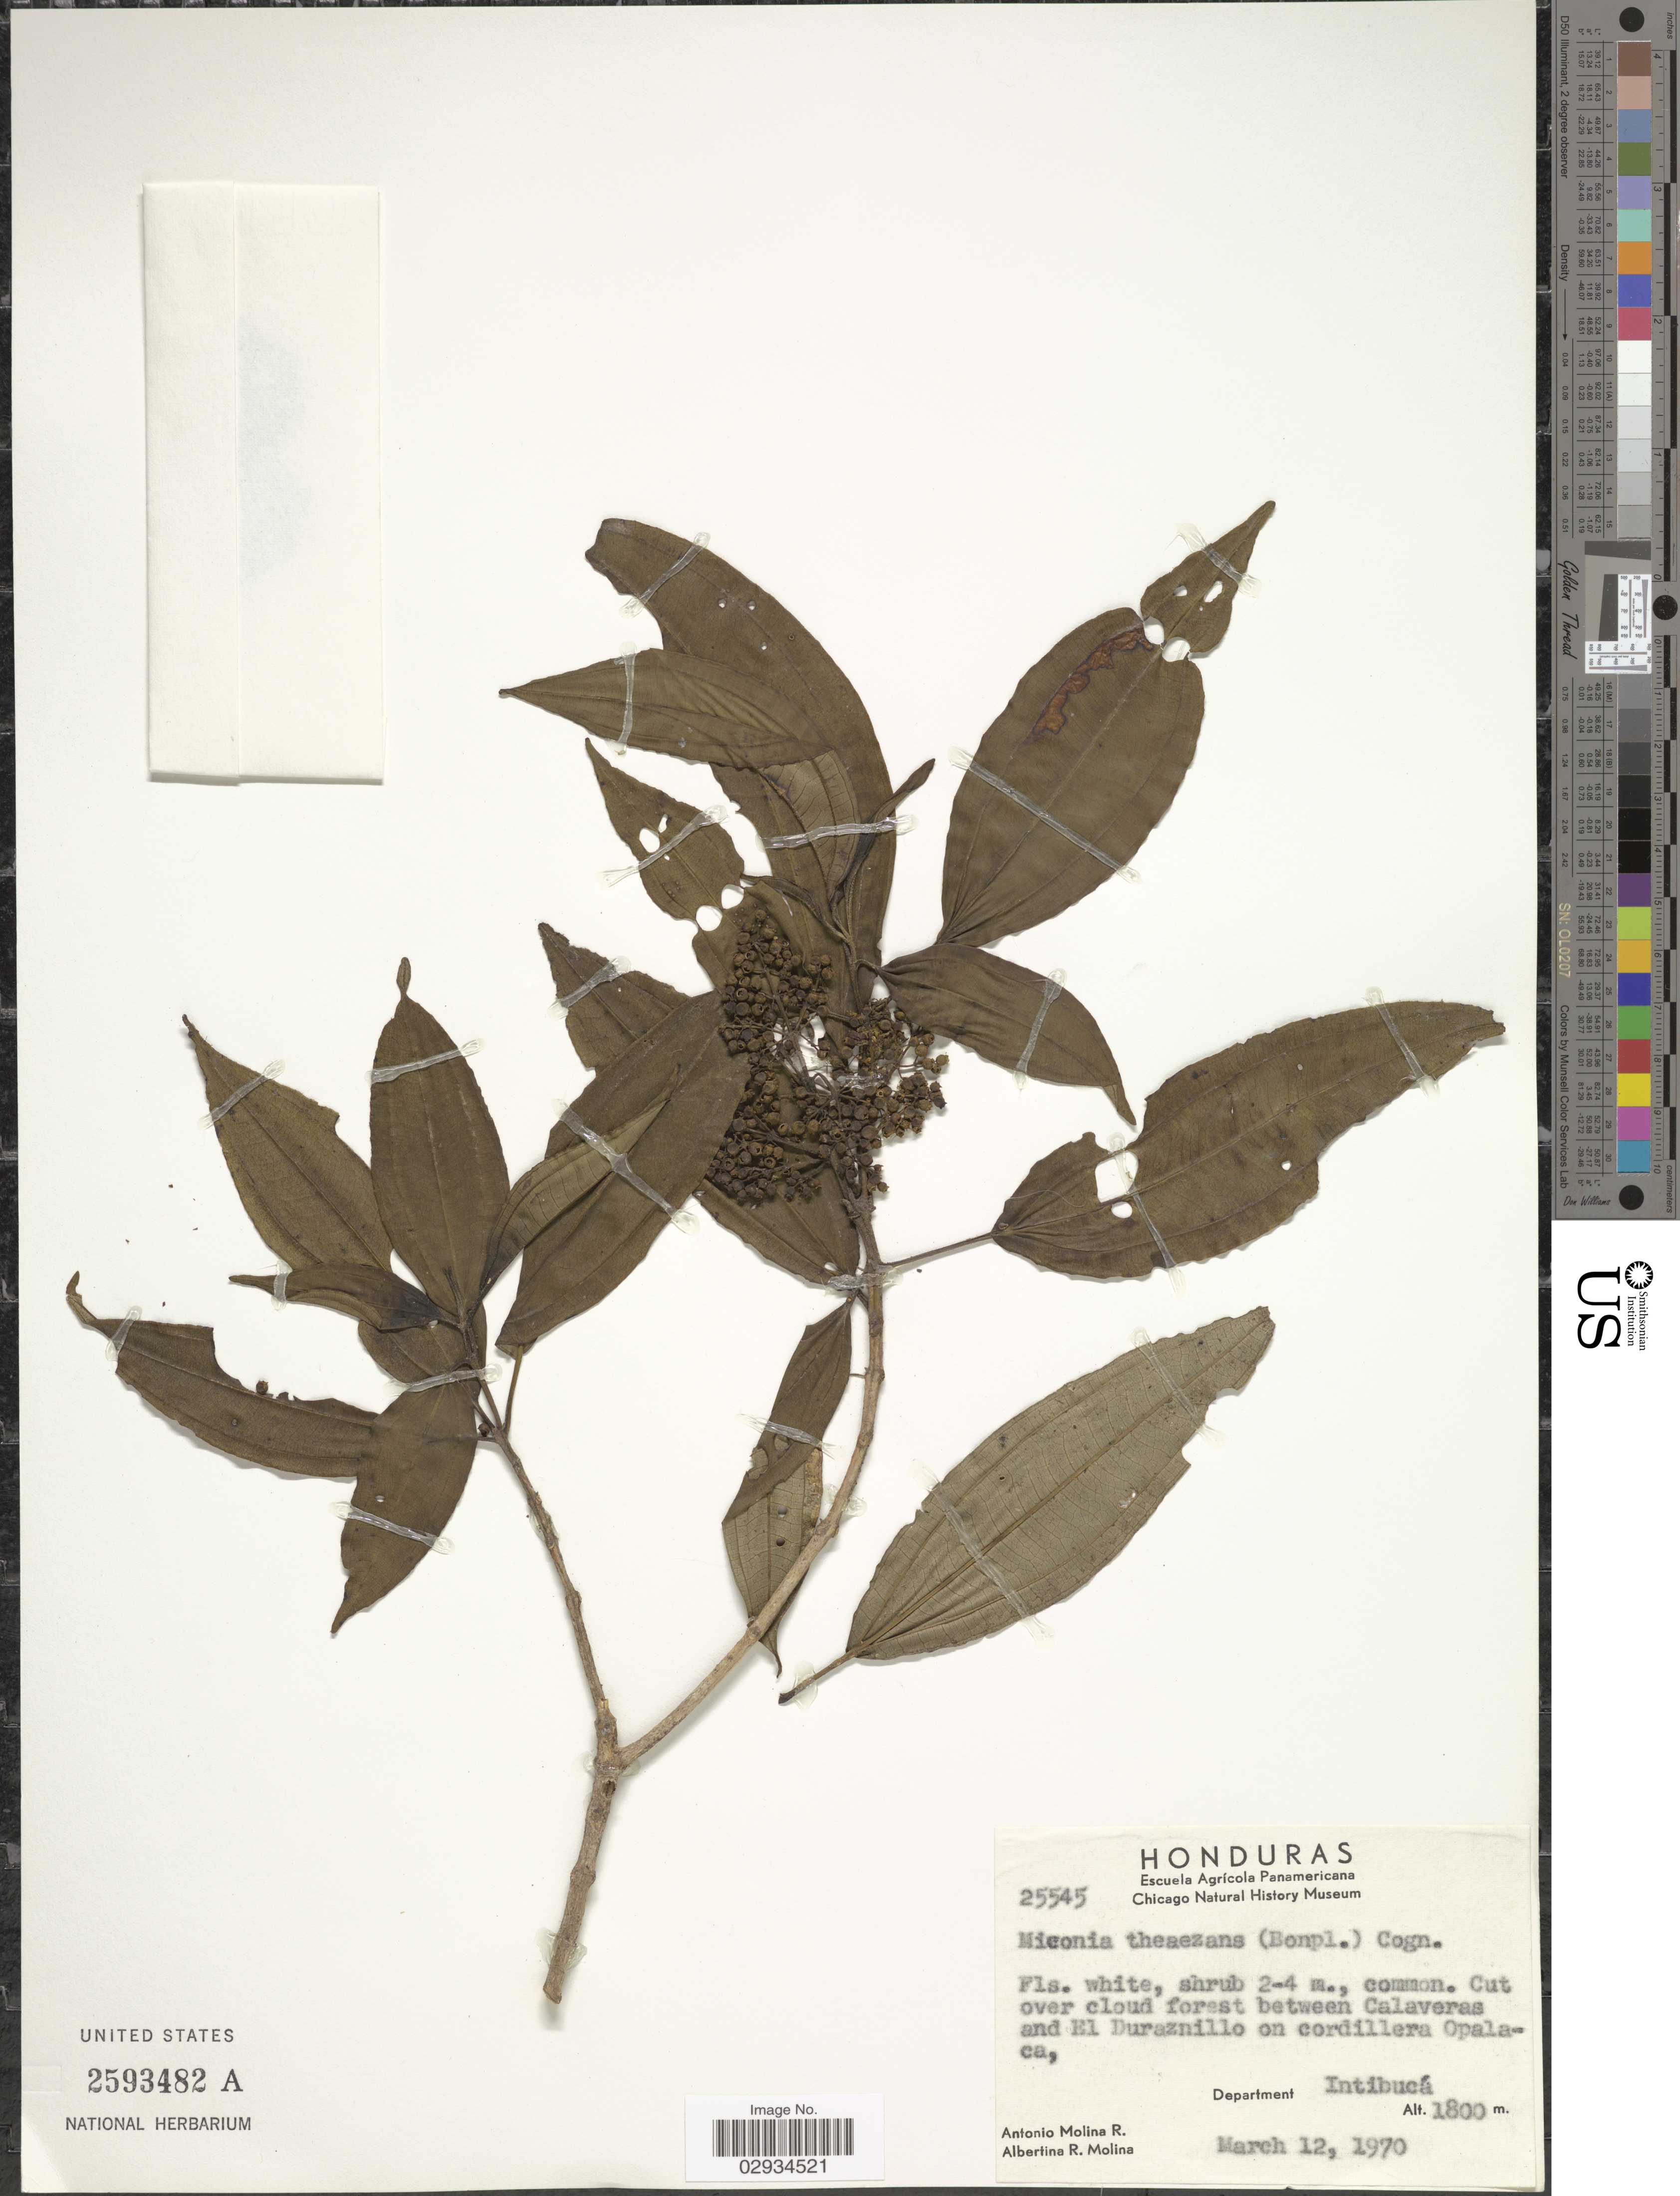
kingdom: Plantae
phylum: Tracheophyta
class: Magnoliopsida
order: Myrtales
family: Melastomataceae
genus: Miconia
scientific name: Miconia theizans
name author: (Bonpl.) Cogn.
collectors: A. Molina R. & A. R. Molina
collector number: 25545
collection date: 1970-03-12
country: Honduras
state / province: Intibuca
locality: Between Calaveras and El Duraznillo on cordillera Opalaca, Department Intibucá.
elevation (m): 1800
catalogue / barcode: US 2593482A